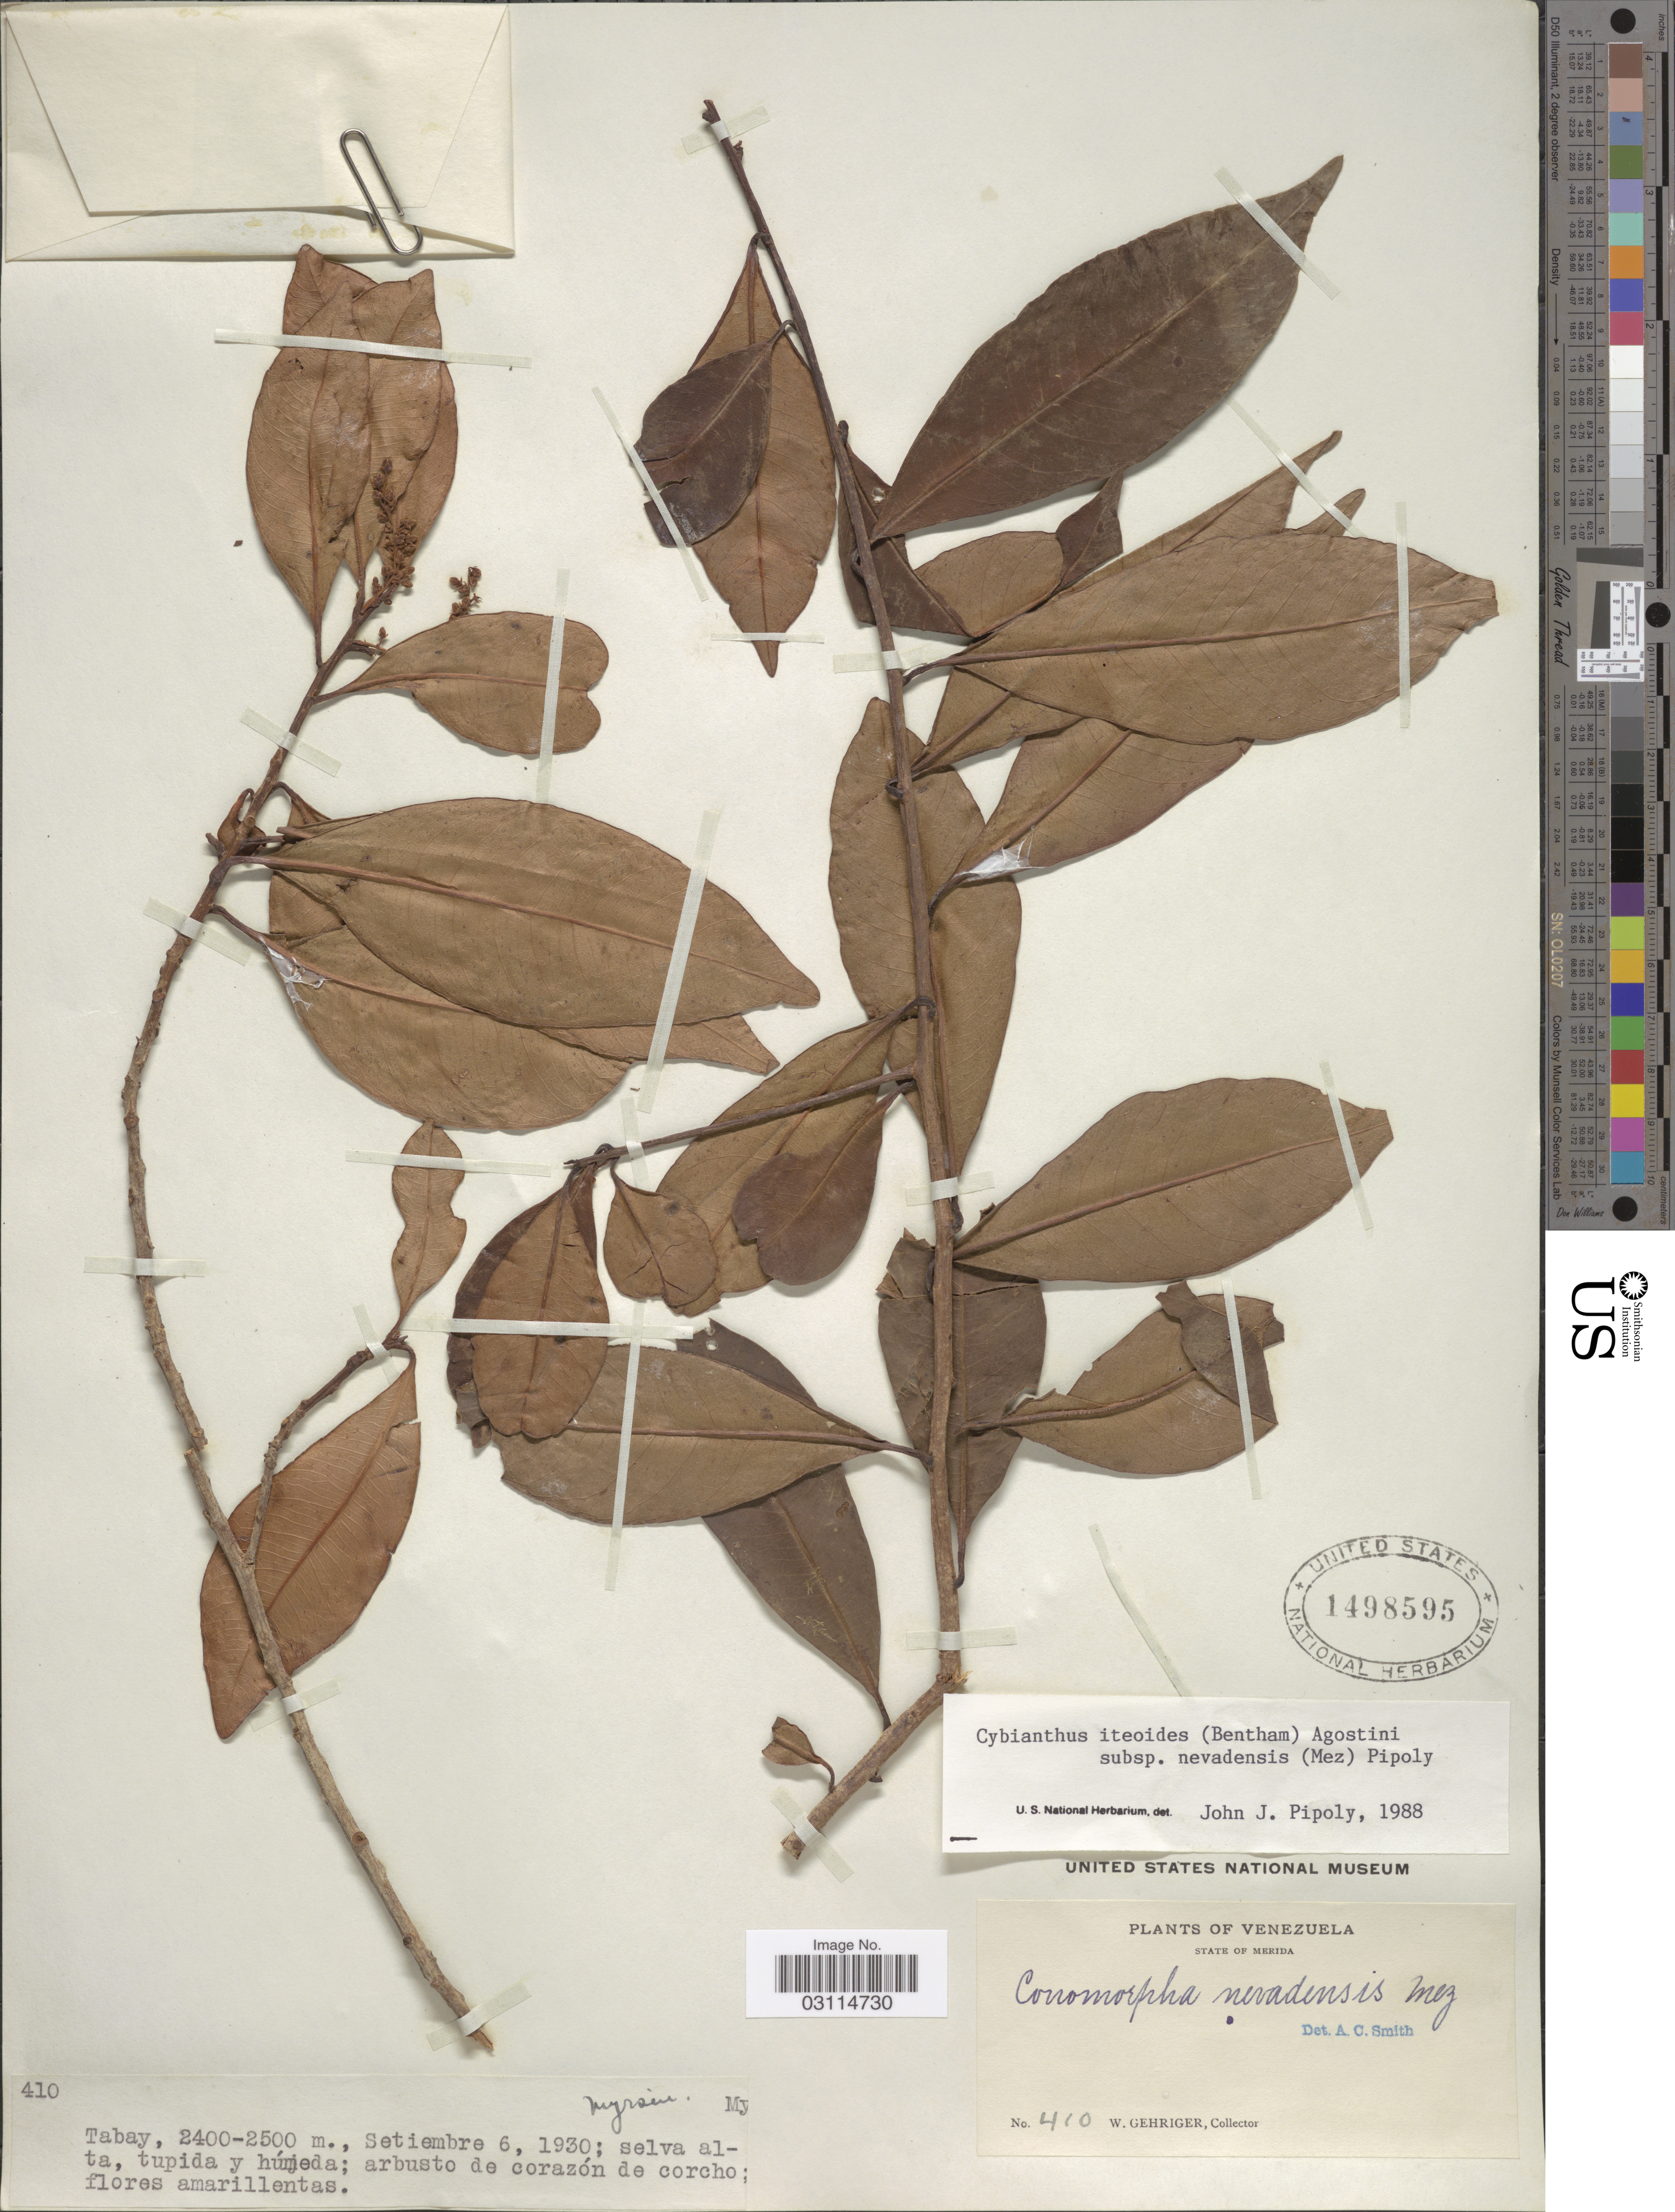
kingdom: Plantae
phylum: Tracheophyta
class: Magnoliopsida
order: Ericales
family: Primulaceae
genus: Cybianthus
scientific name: Cybianthus iteoides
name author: (Benth.) G. Agostini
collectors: W. Gehriger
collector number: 410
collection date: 1930-09-06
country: Venezuela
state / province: Mérida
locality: Tabay.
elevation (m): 2400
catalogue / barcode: US 1498595